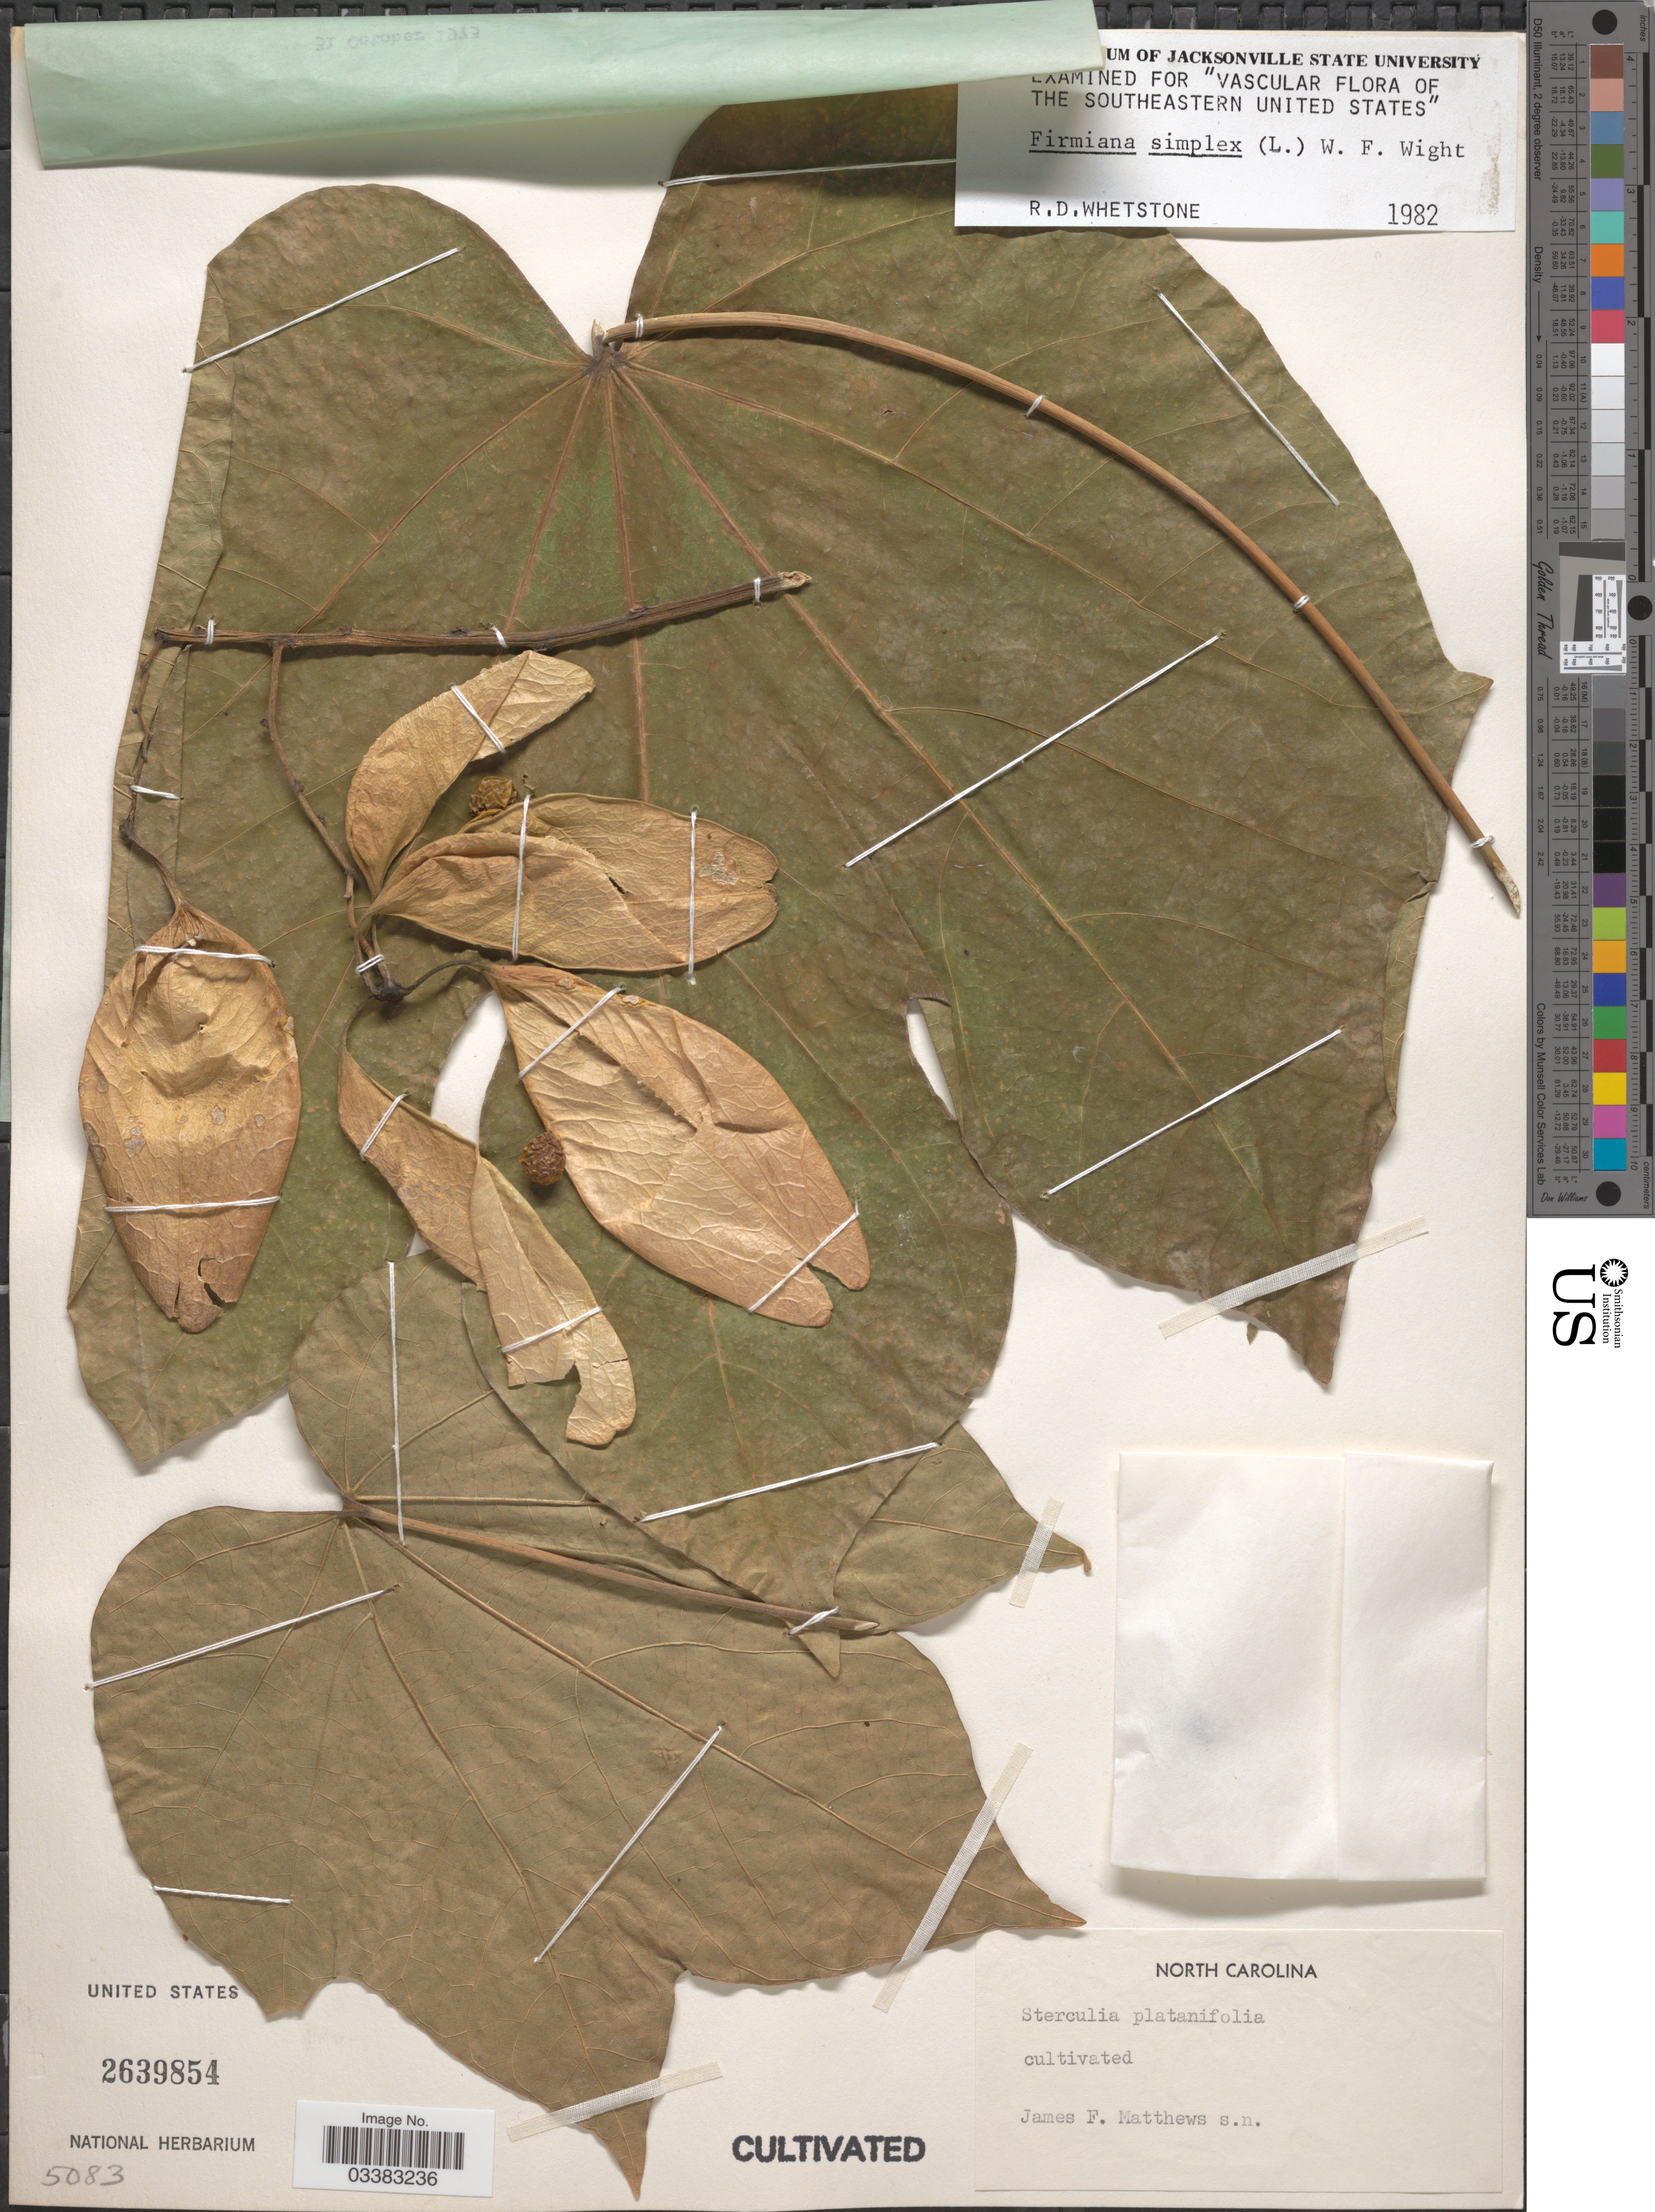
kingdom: Plantae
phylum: Tracheophyta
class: Magnoliopsida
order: Malvales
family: Malvaceae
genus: Firmiana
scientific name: Firmiana simplex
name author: (L.) W. Wight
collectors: J. F. Mathews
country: United States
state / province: North Carolina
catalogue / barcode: US 2639854